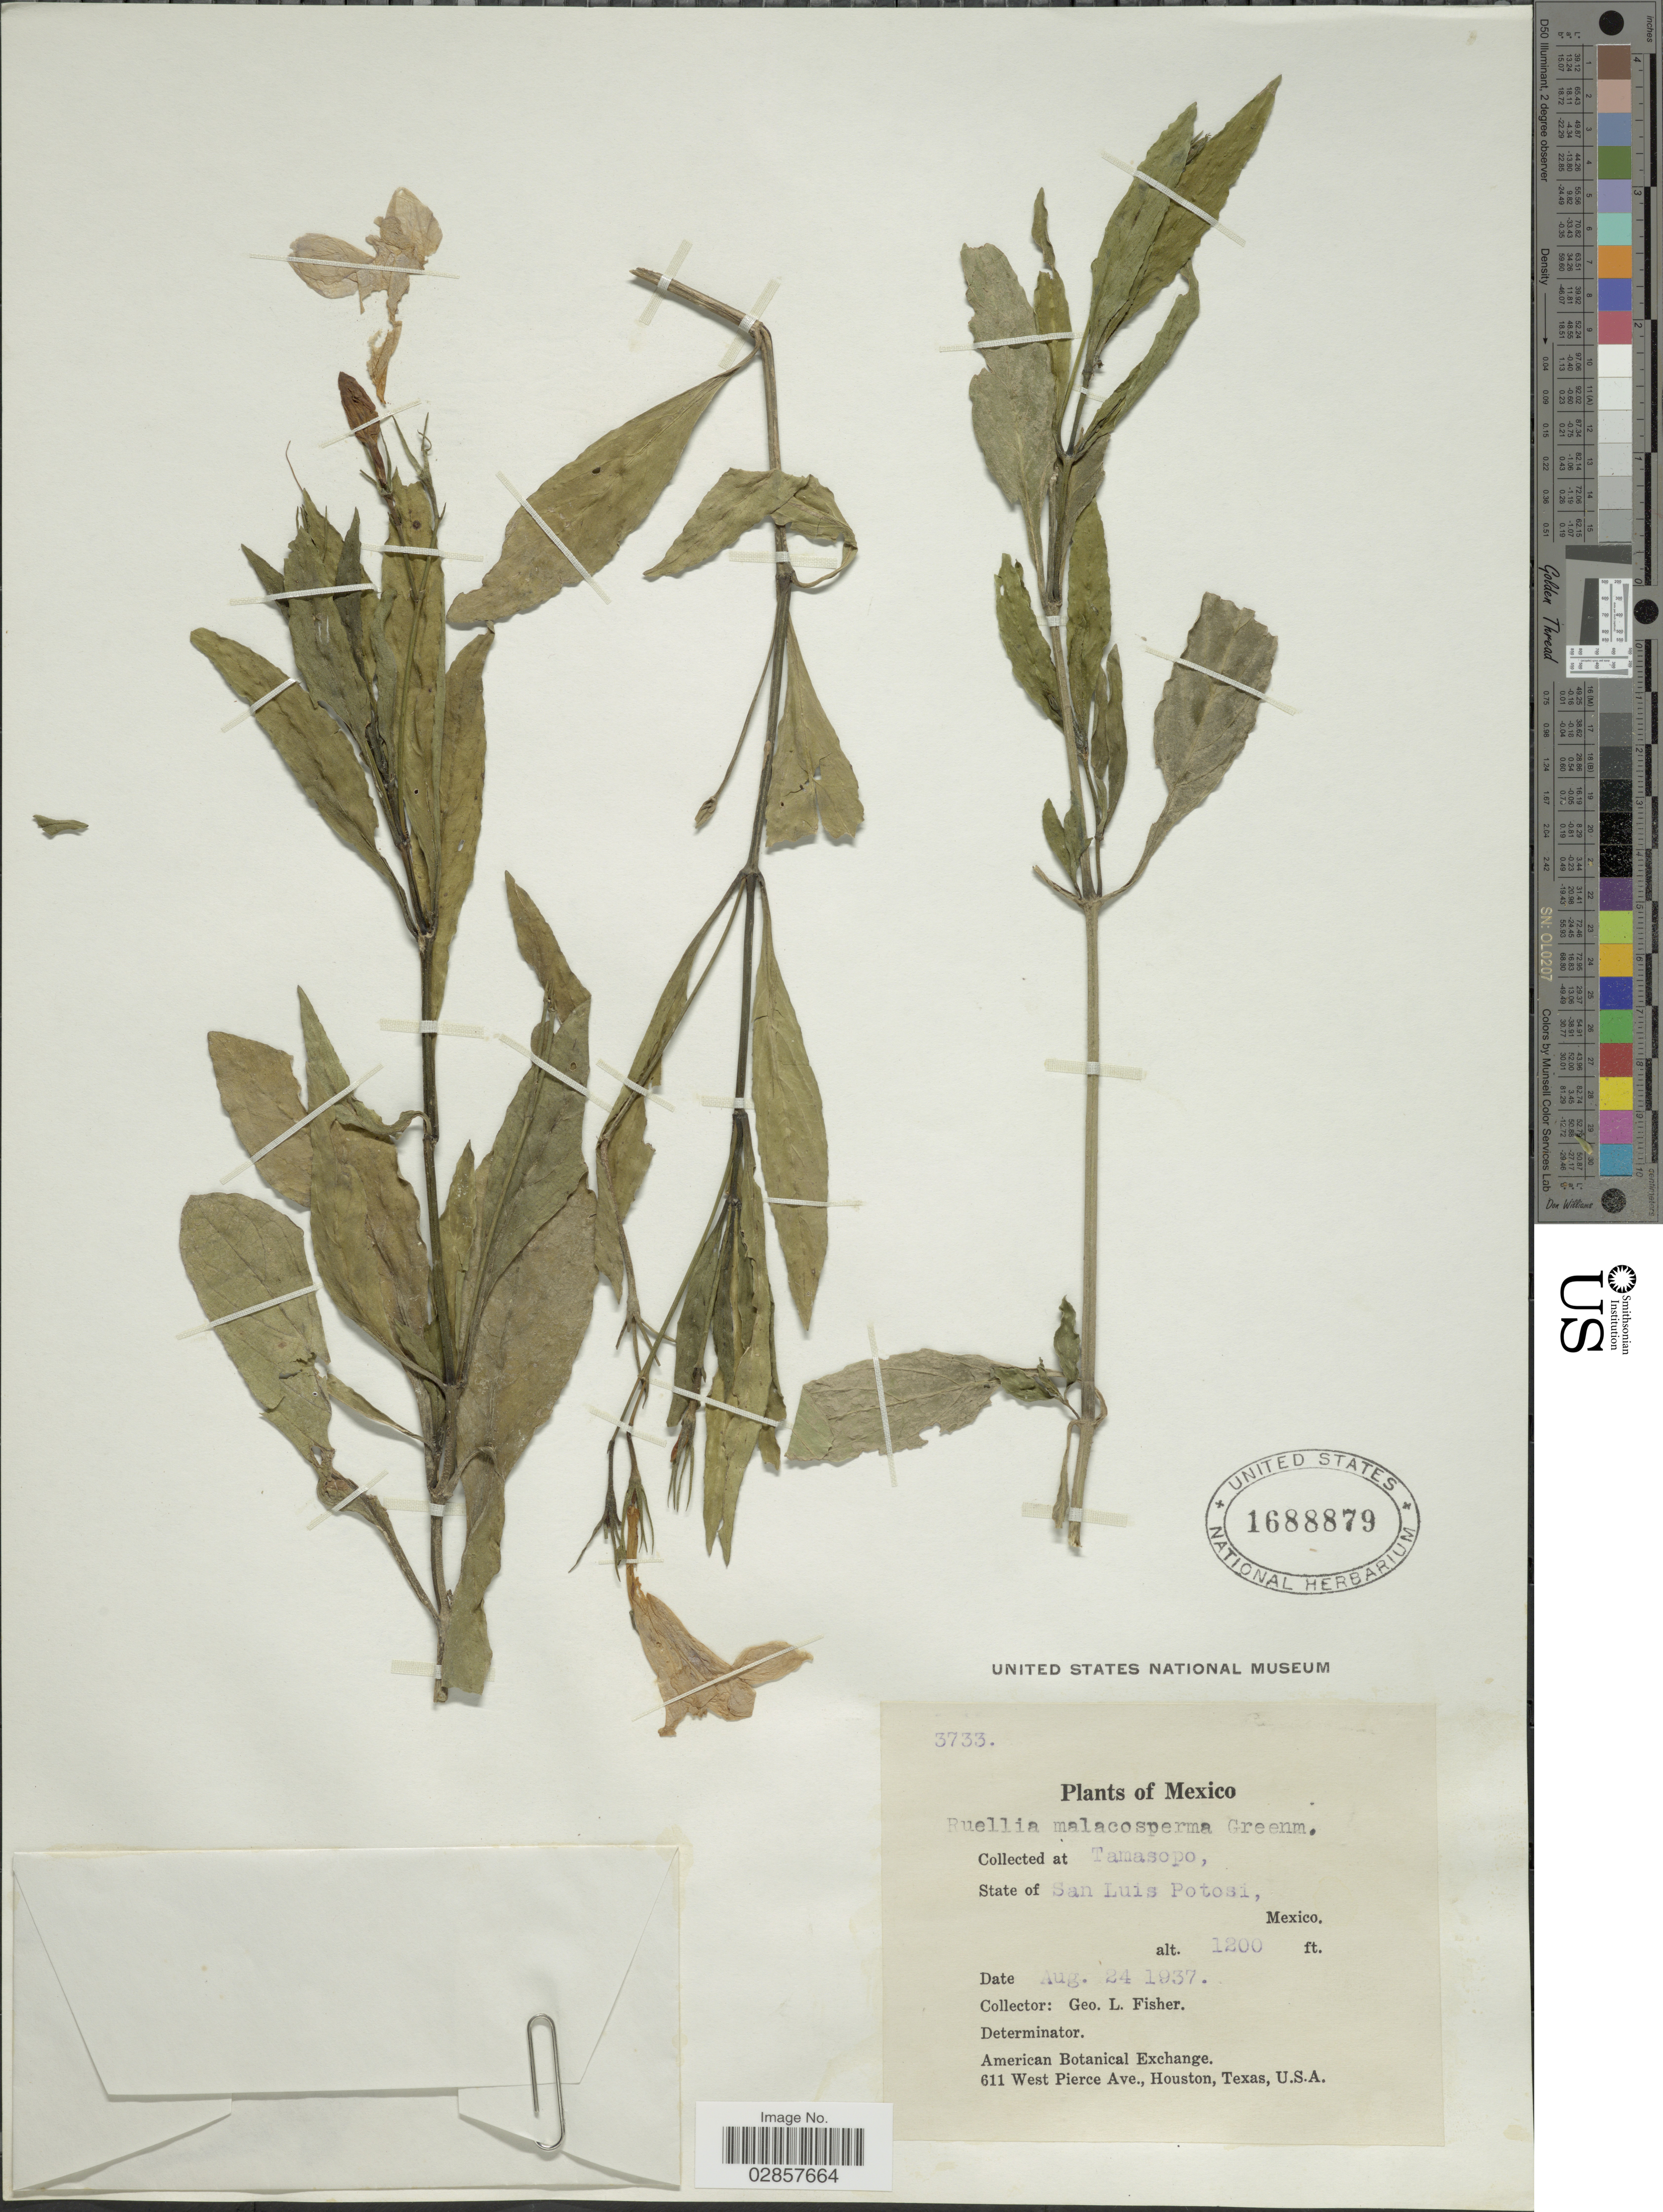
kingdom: Plantae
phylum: Tracheophyta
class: Magnoliopsida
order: Lamiales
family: Acanthaceae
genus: Ruellia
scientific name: Ruellia malacosperma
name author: Greenm.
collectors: G. L. Fisher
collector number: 3733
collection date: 1937-08-24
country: Mexico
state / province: San Luis Potosí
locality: Tamasopo.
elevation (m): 366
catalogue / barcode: US 1688879